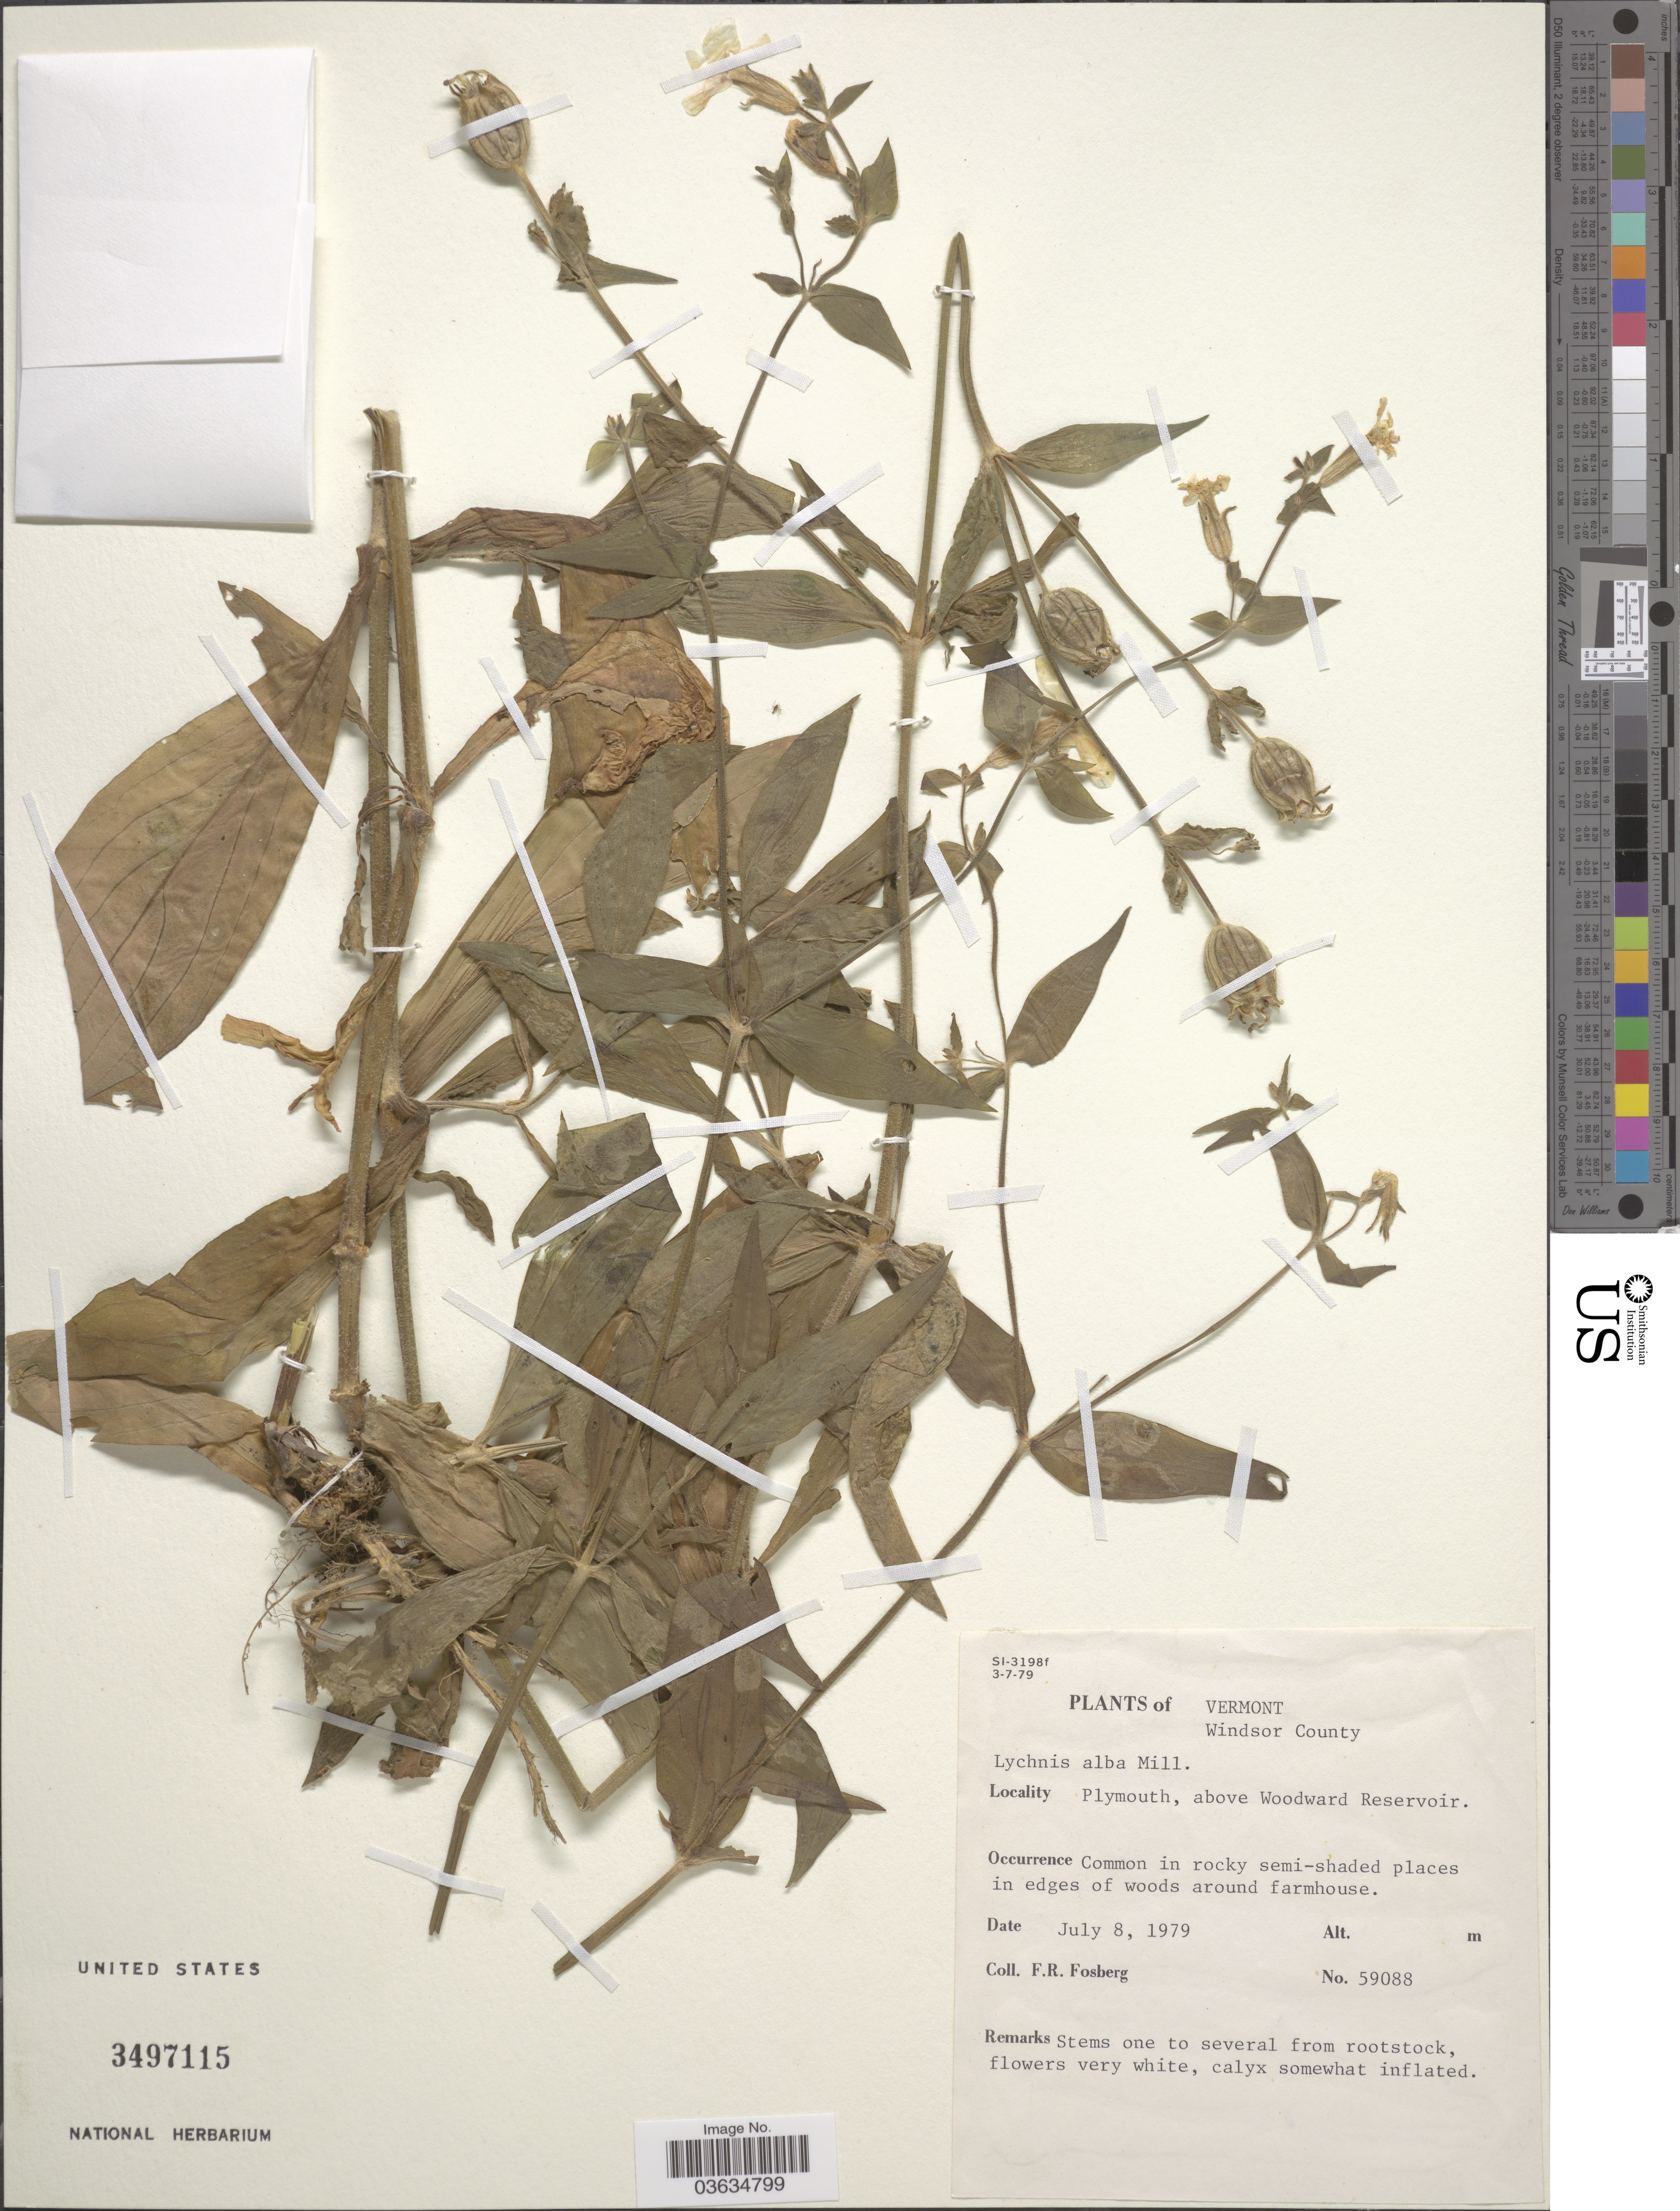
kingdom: Plantae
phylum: Tracheophyta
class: Magnoliopsida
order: Caryophyllales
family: Caryophyllaceae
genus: Silene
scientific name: Silene latifolia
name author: Poir.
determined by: Strong, Mark T., (BOT), Smithsonian Institution - National Museum of Natural History (UNITED STATES)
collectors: F. R. Fosberg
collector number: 59088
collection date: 1979-07-08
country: United States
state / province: Vermont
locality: Windsor County. Plymouth, above Woodward Reservoir.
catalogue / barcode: US 3497115